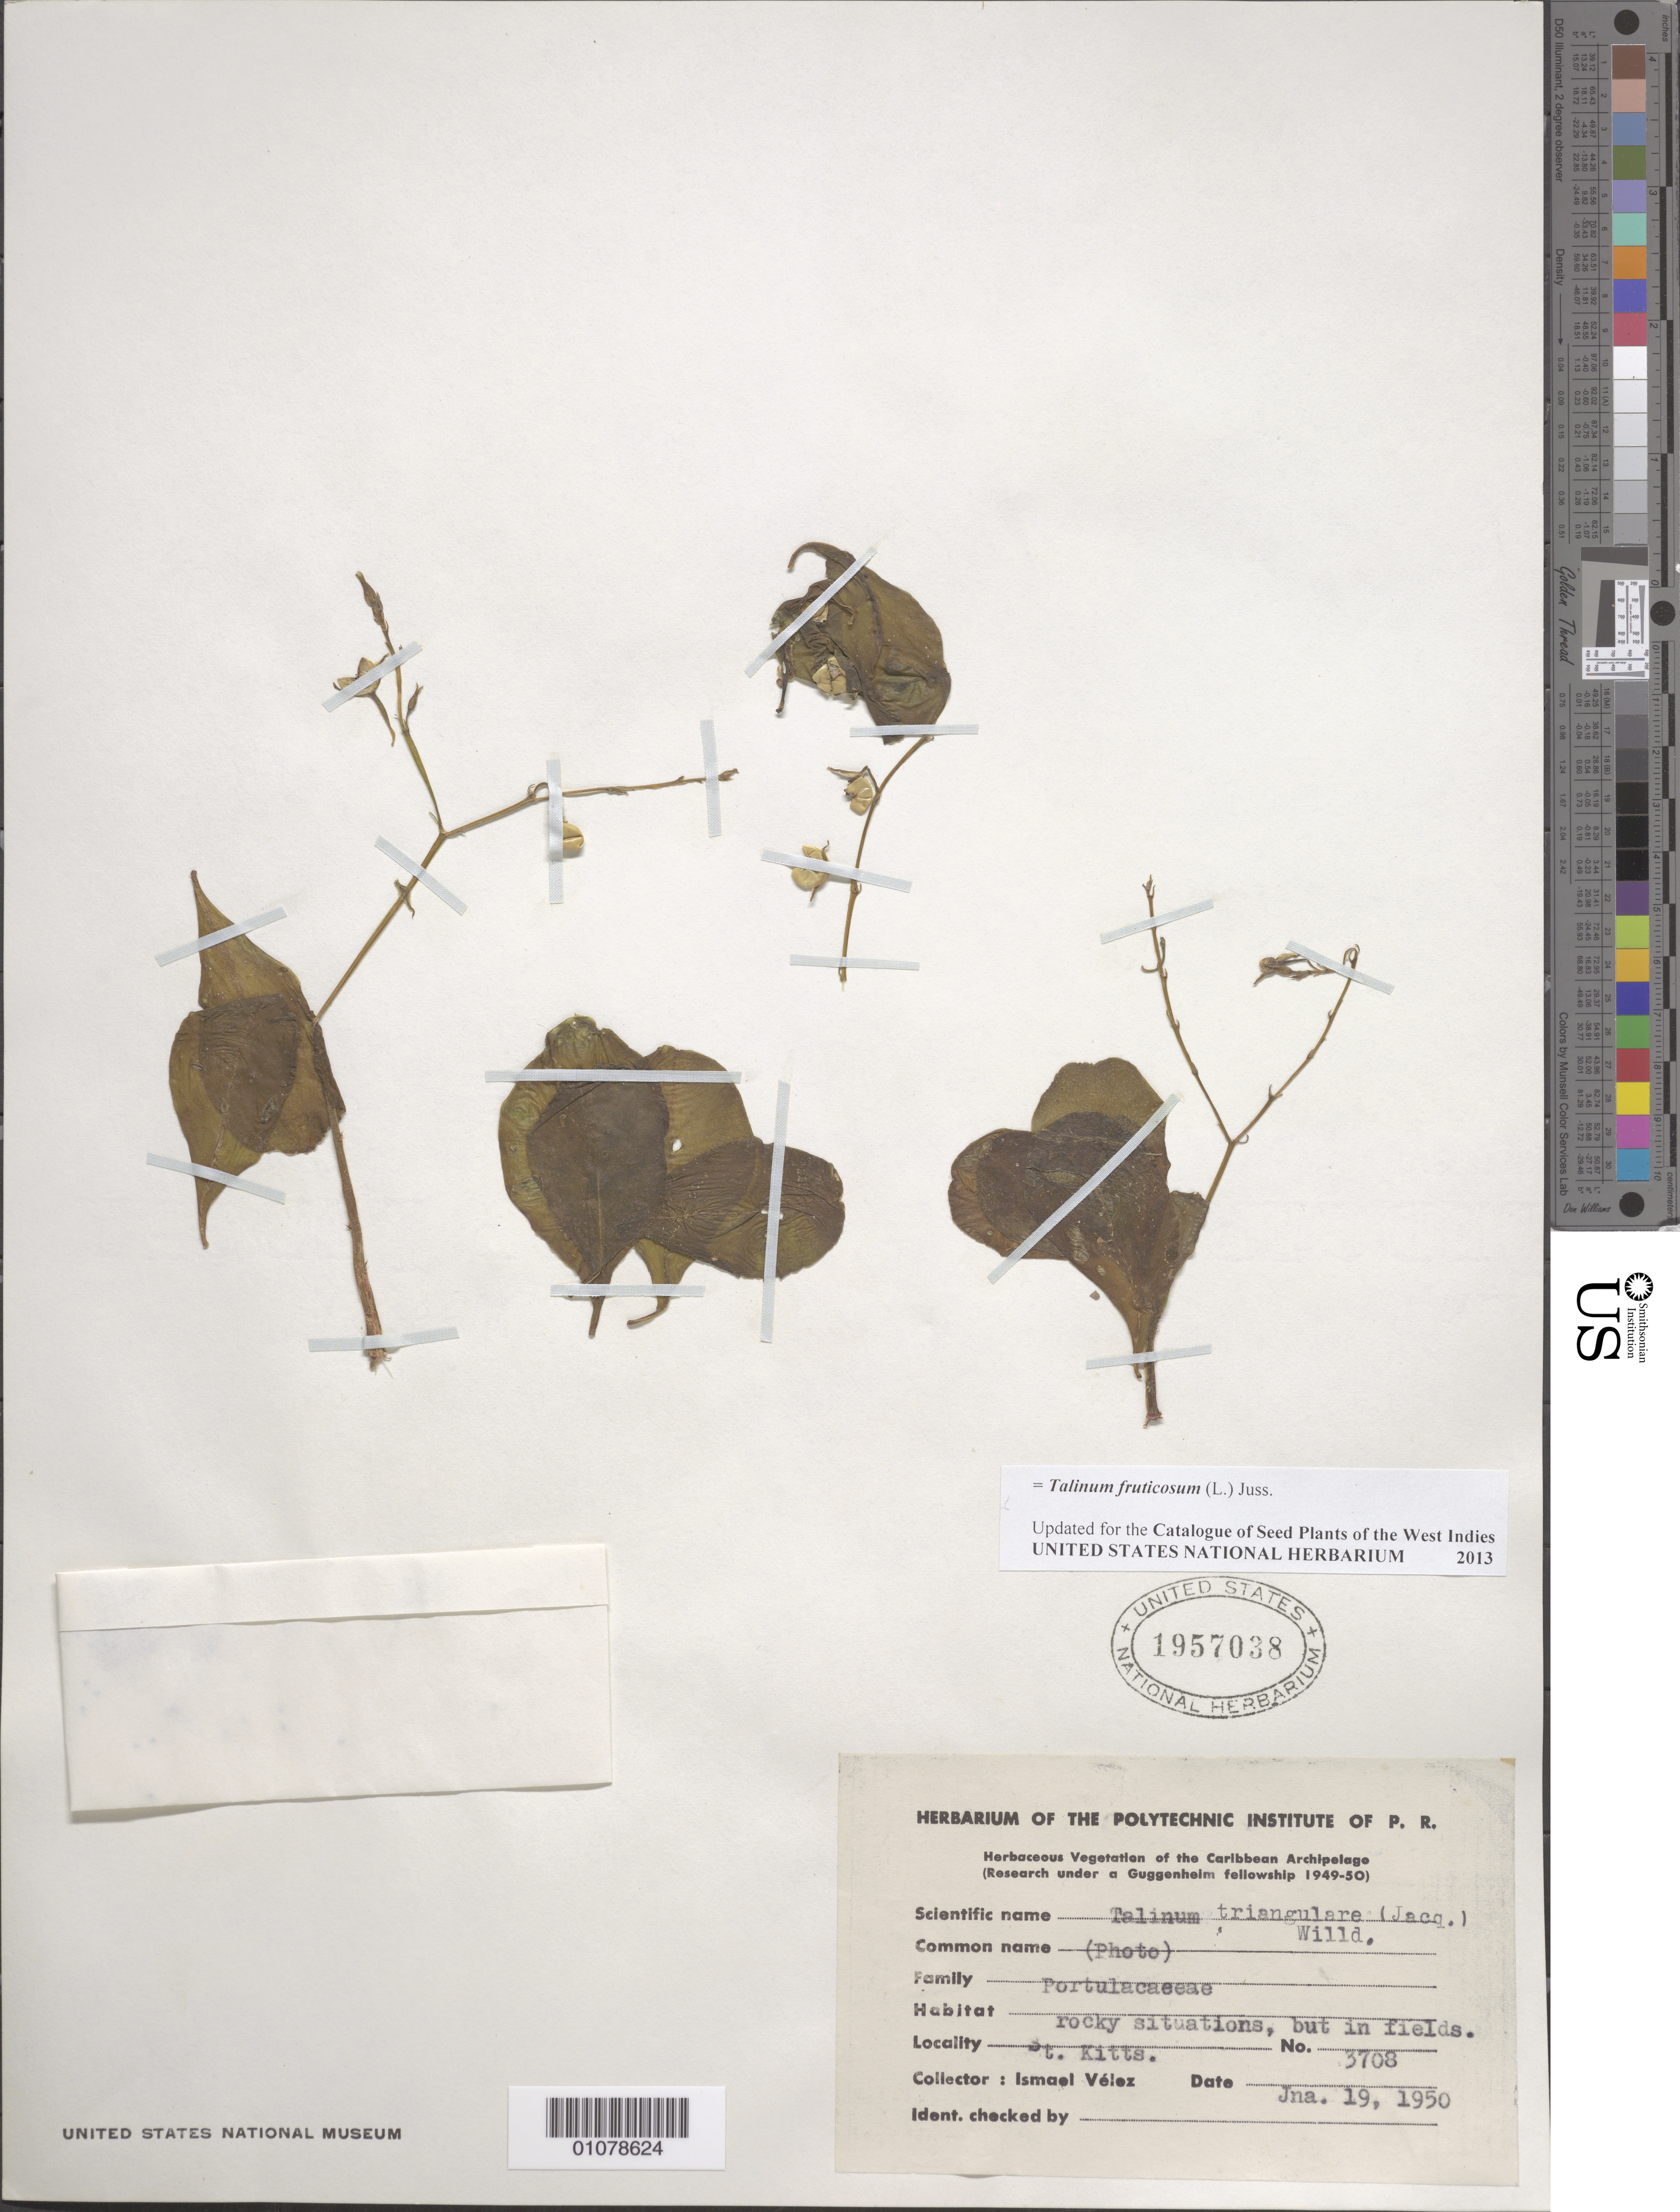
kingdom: Plantae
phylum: Tracheophyta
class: Magnoliopsida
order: Caryophyllales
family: Talinaceae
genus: Talinum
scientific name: Talinum fruticosum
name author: (L.) Juss.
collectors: I. Velez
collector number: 3708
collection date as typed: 19 Jan 1950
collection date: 1950-01-19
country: St. Christopher-Nevis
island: St. Christopher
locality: St. Kitts.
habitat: Rocky situations, but in fields.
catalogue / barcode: US 1957038